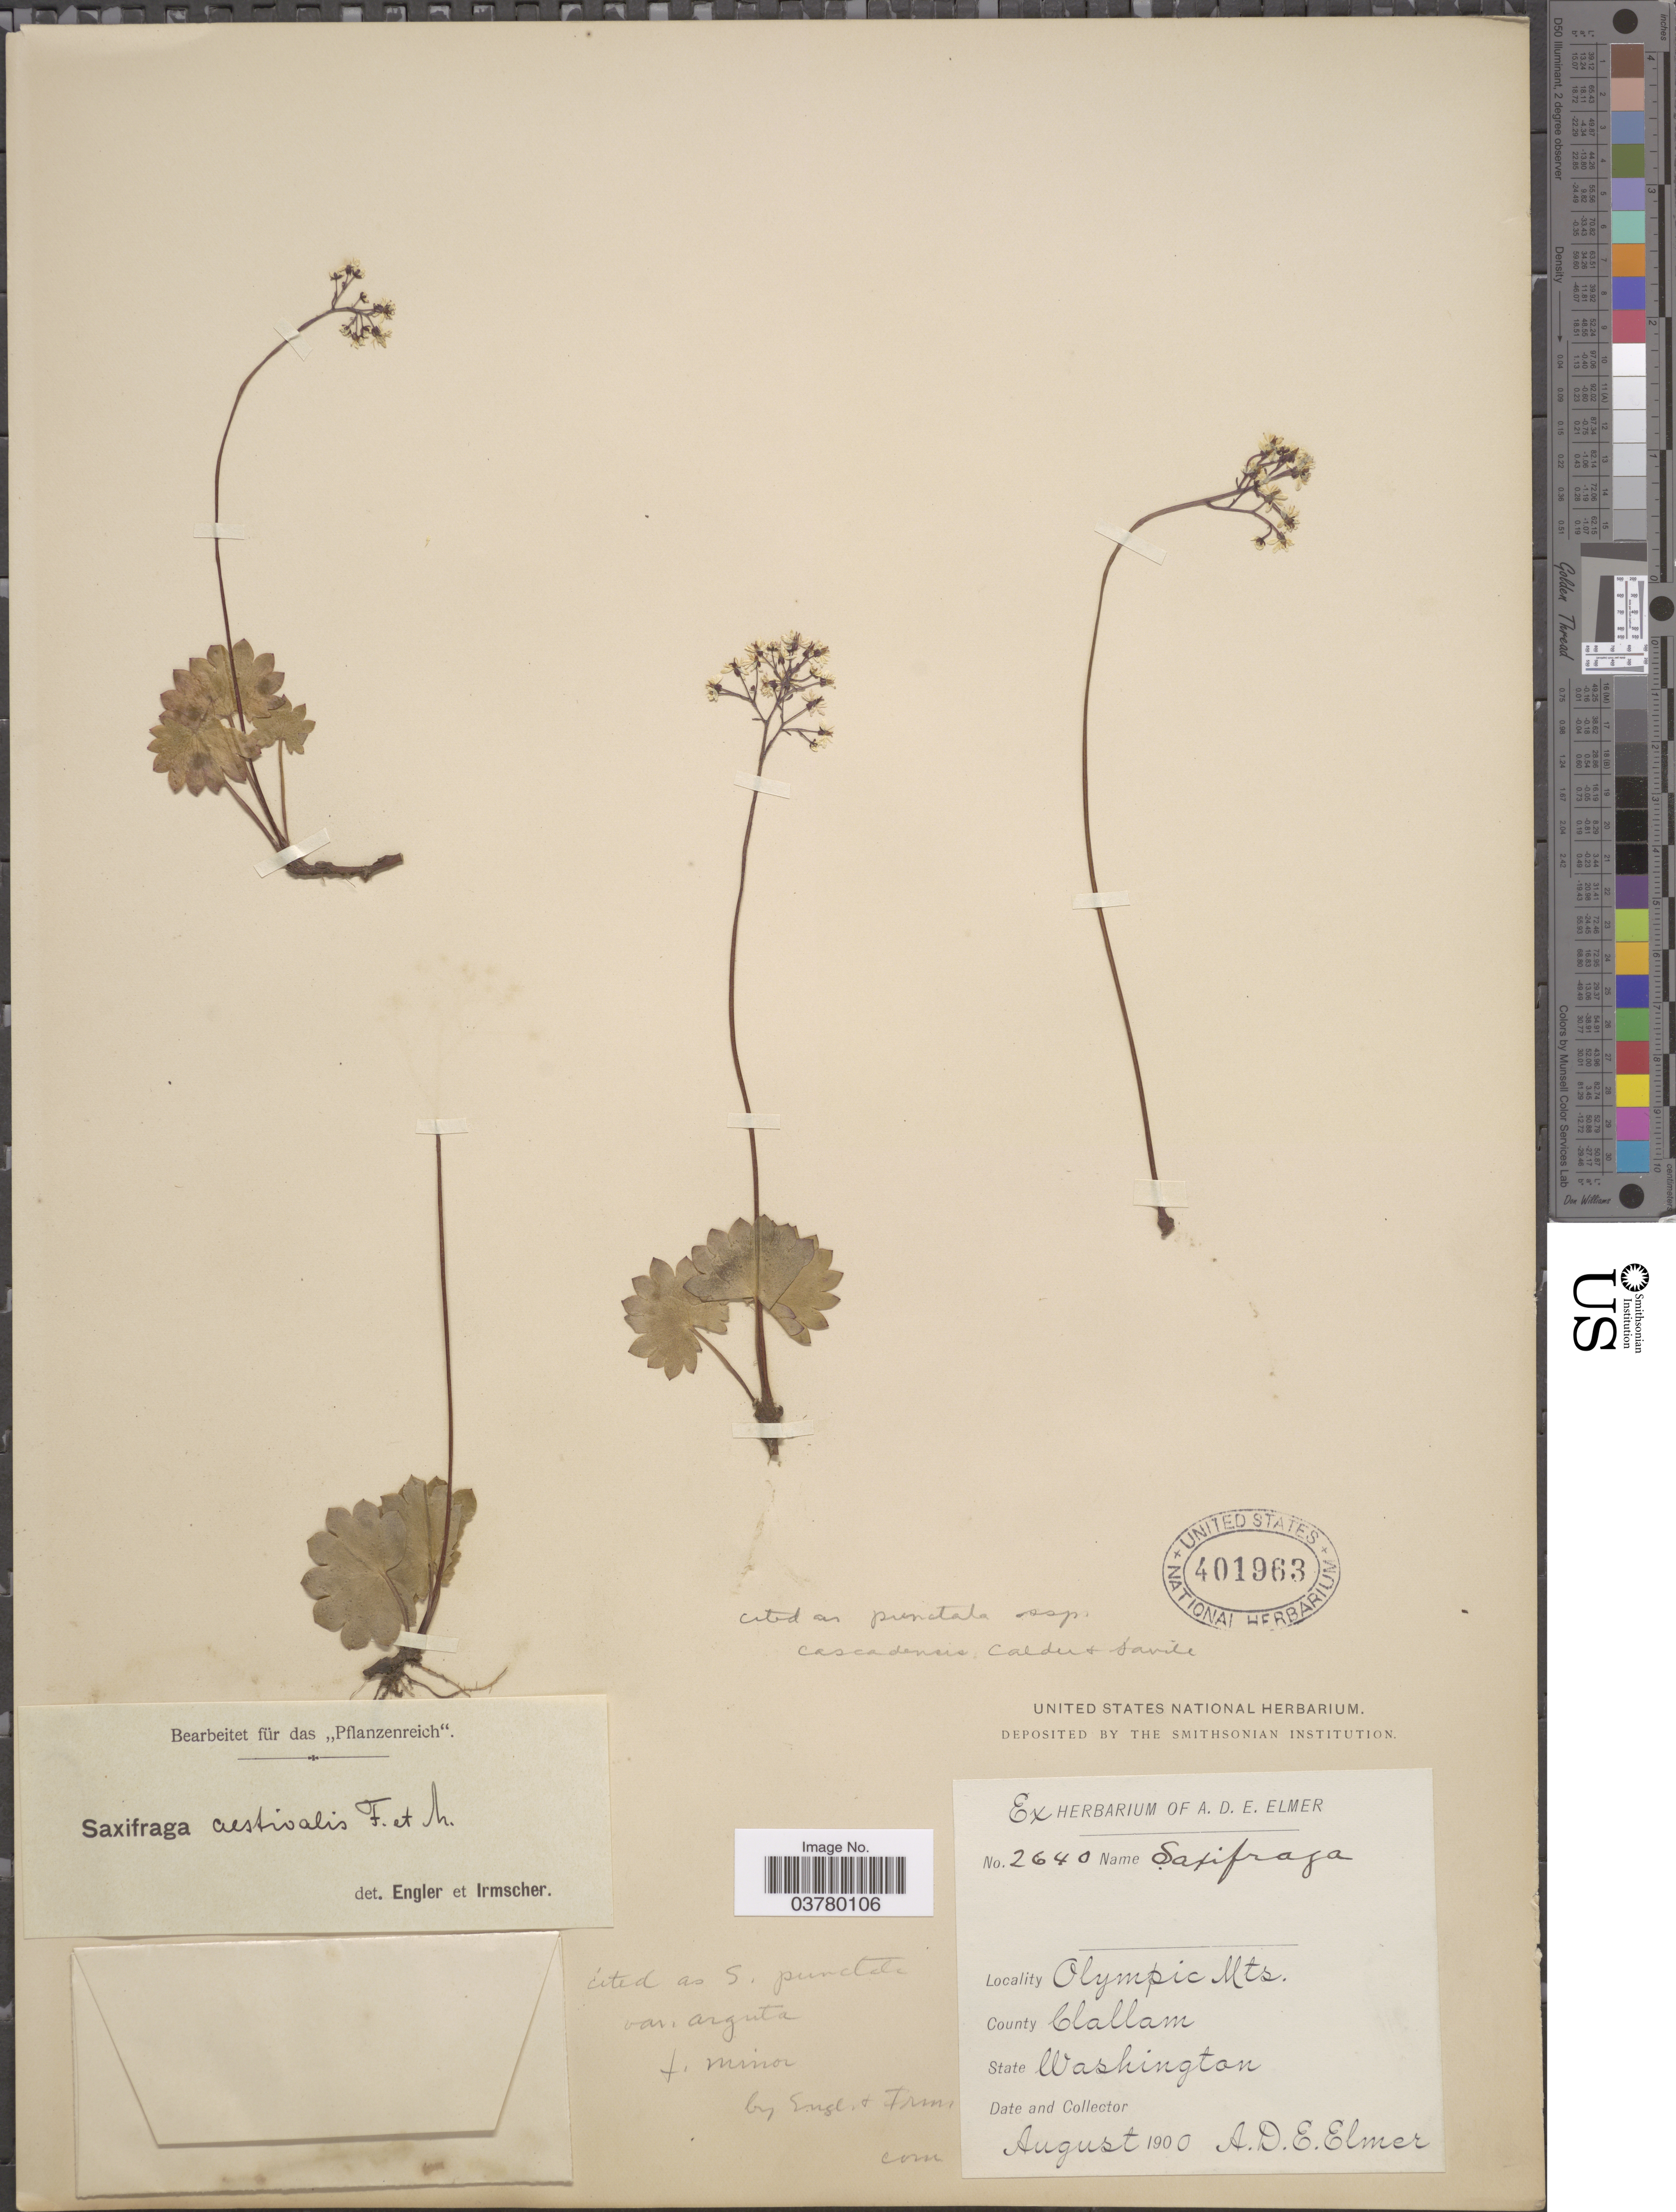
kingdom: Plantae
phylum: Tracheophyta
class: Magnoliopsida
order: Saxifragales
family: Saxifragaceae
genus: Micranthes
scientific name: Micranthes nelsoniana var. cascadensis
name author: (Calder & Savile) Gornall & H. Ohba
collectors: A. D. E. Elmer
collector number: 2640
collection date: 1900-08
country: United States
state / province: Washington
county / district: Clallam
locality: Olympic Mts. County Clallam.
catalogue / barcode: US 401963